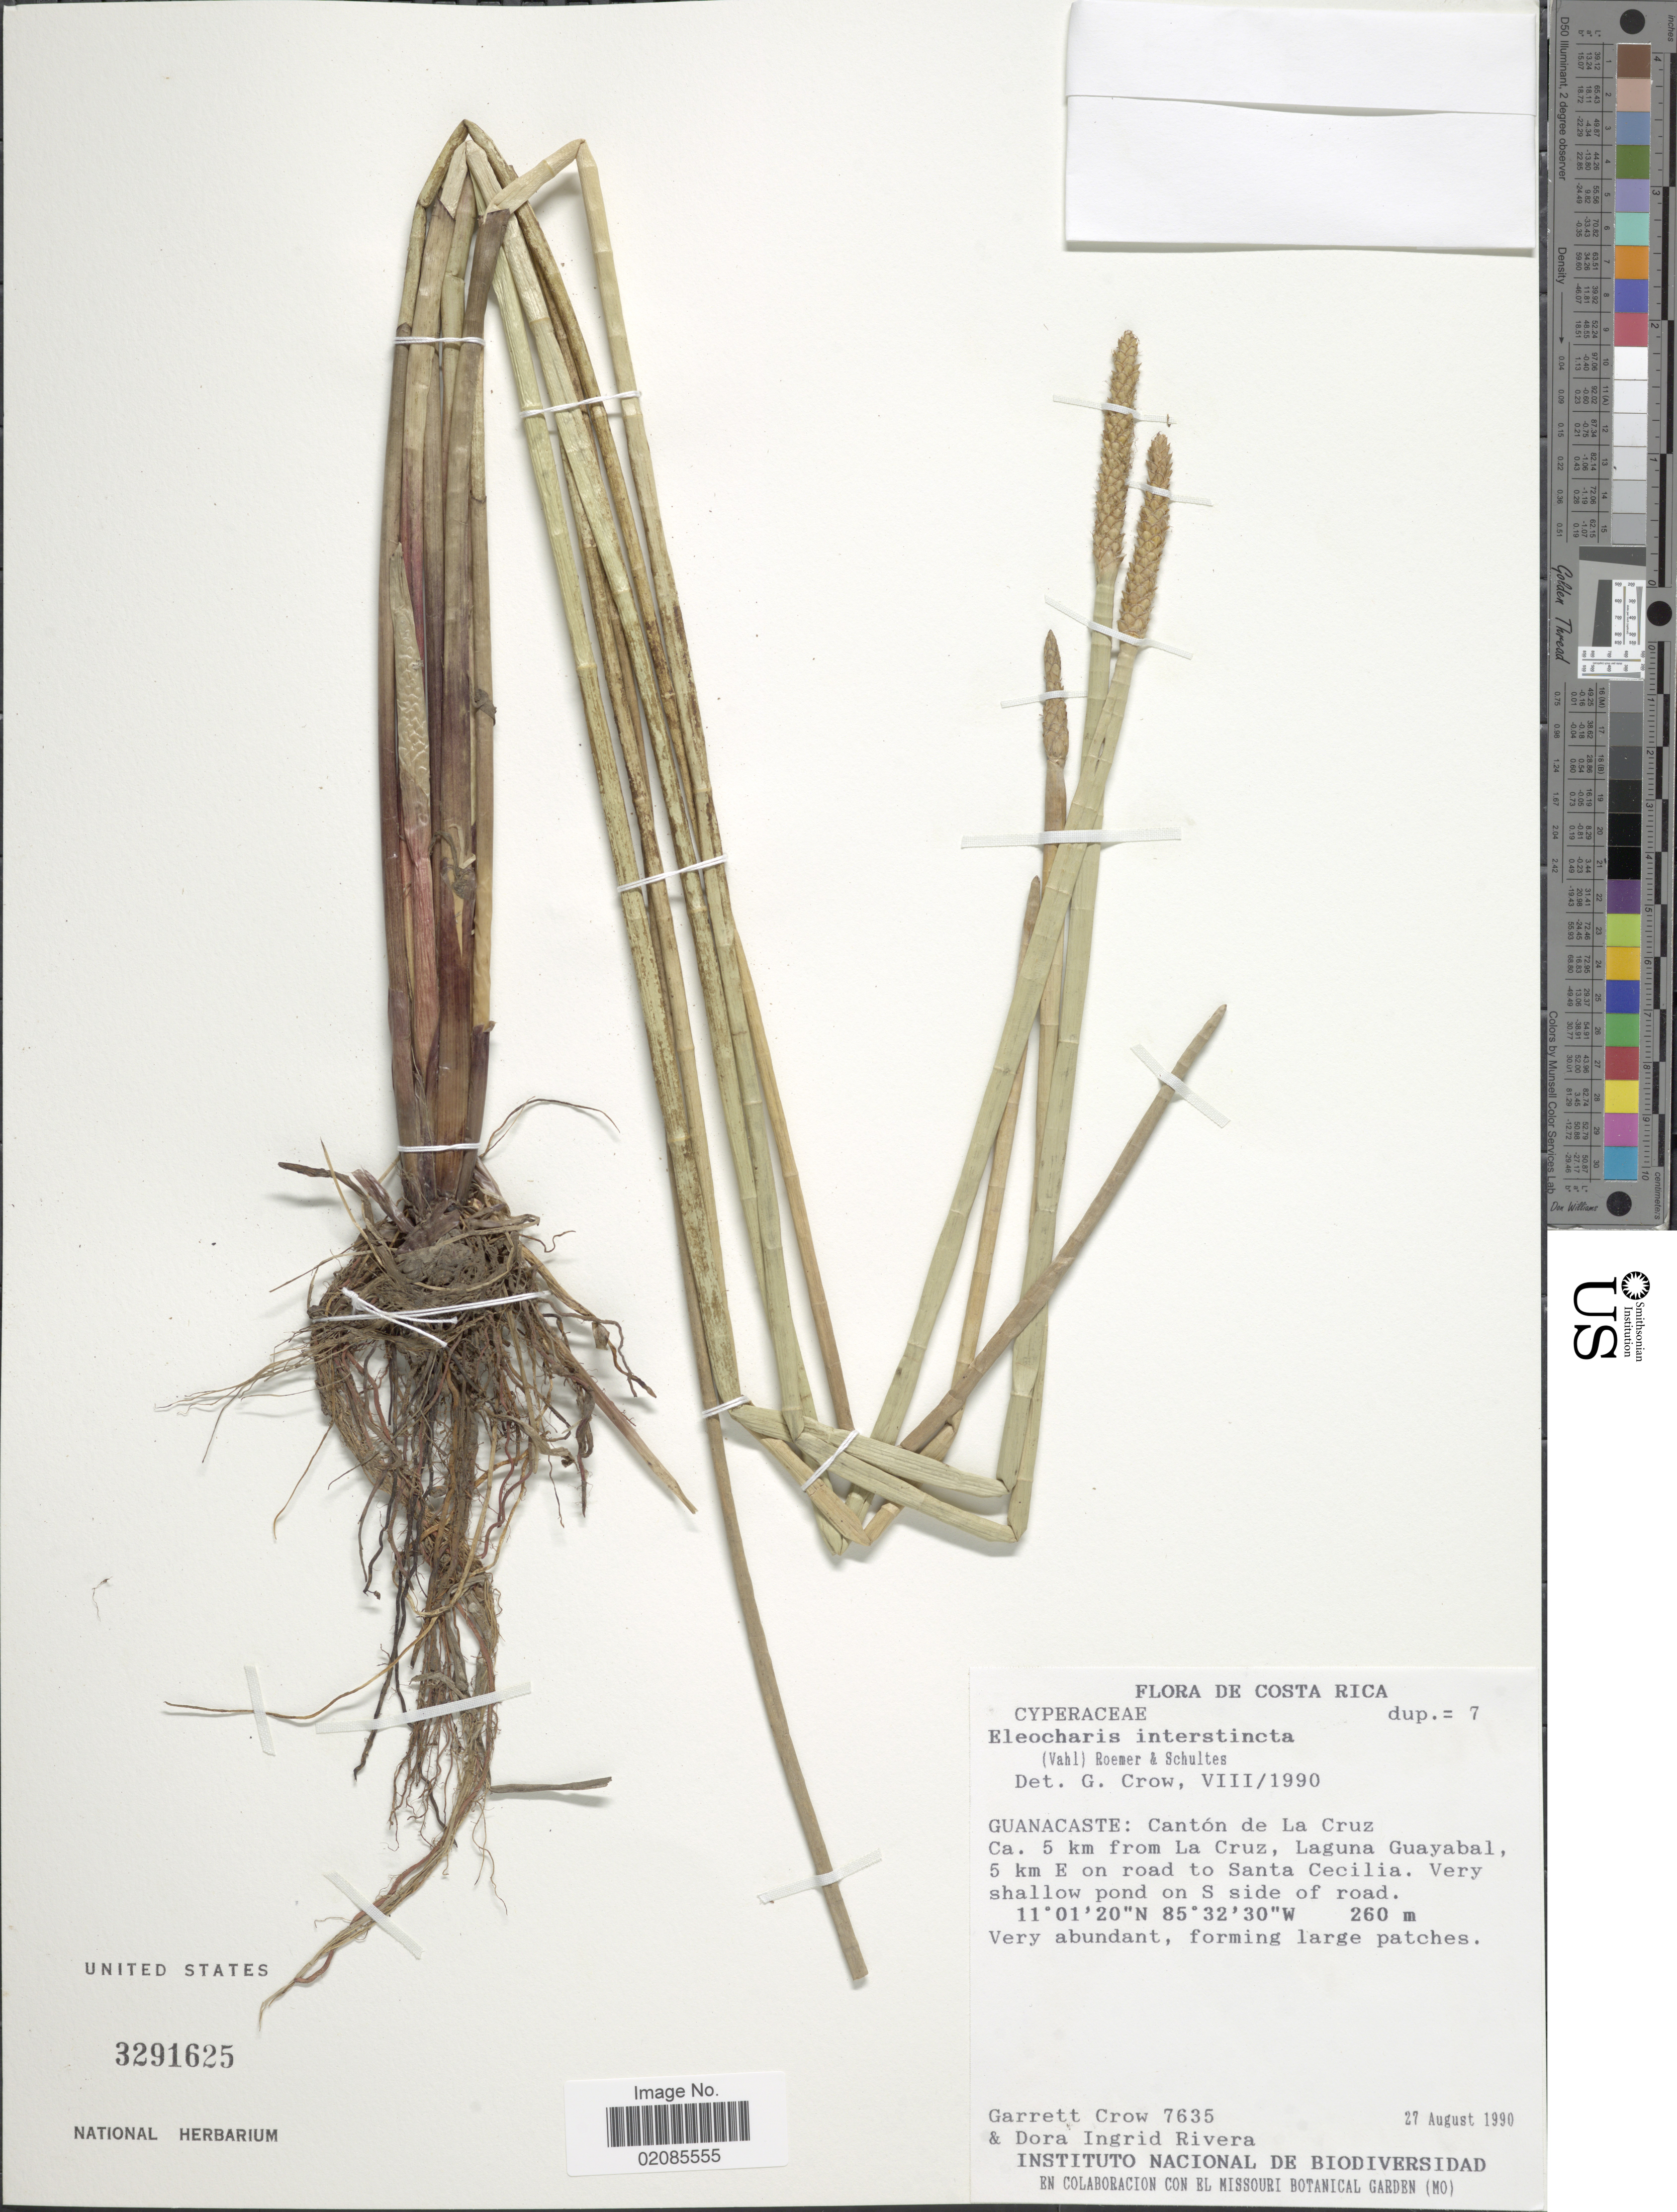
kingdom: Plantae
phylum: Tracheophyta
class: Liliopsida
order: Poales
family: Cyperaceae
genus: Eleocharis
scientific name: Eleocharis interstincta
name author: (Vahl) Roem. & Schult.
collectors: G. E. Crow & D. I. Rivera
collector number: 7635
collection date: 1990-08-27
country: Costa Rica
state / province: Guanacaste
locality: Canton de La Cruz, Ca. 5 km from La Cruz, Laguna Guayabal, 5 km E on road to Santa Cecilia, very shallow pond on S side of road.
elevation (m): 260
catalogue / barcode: US 3291625